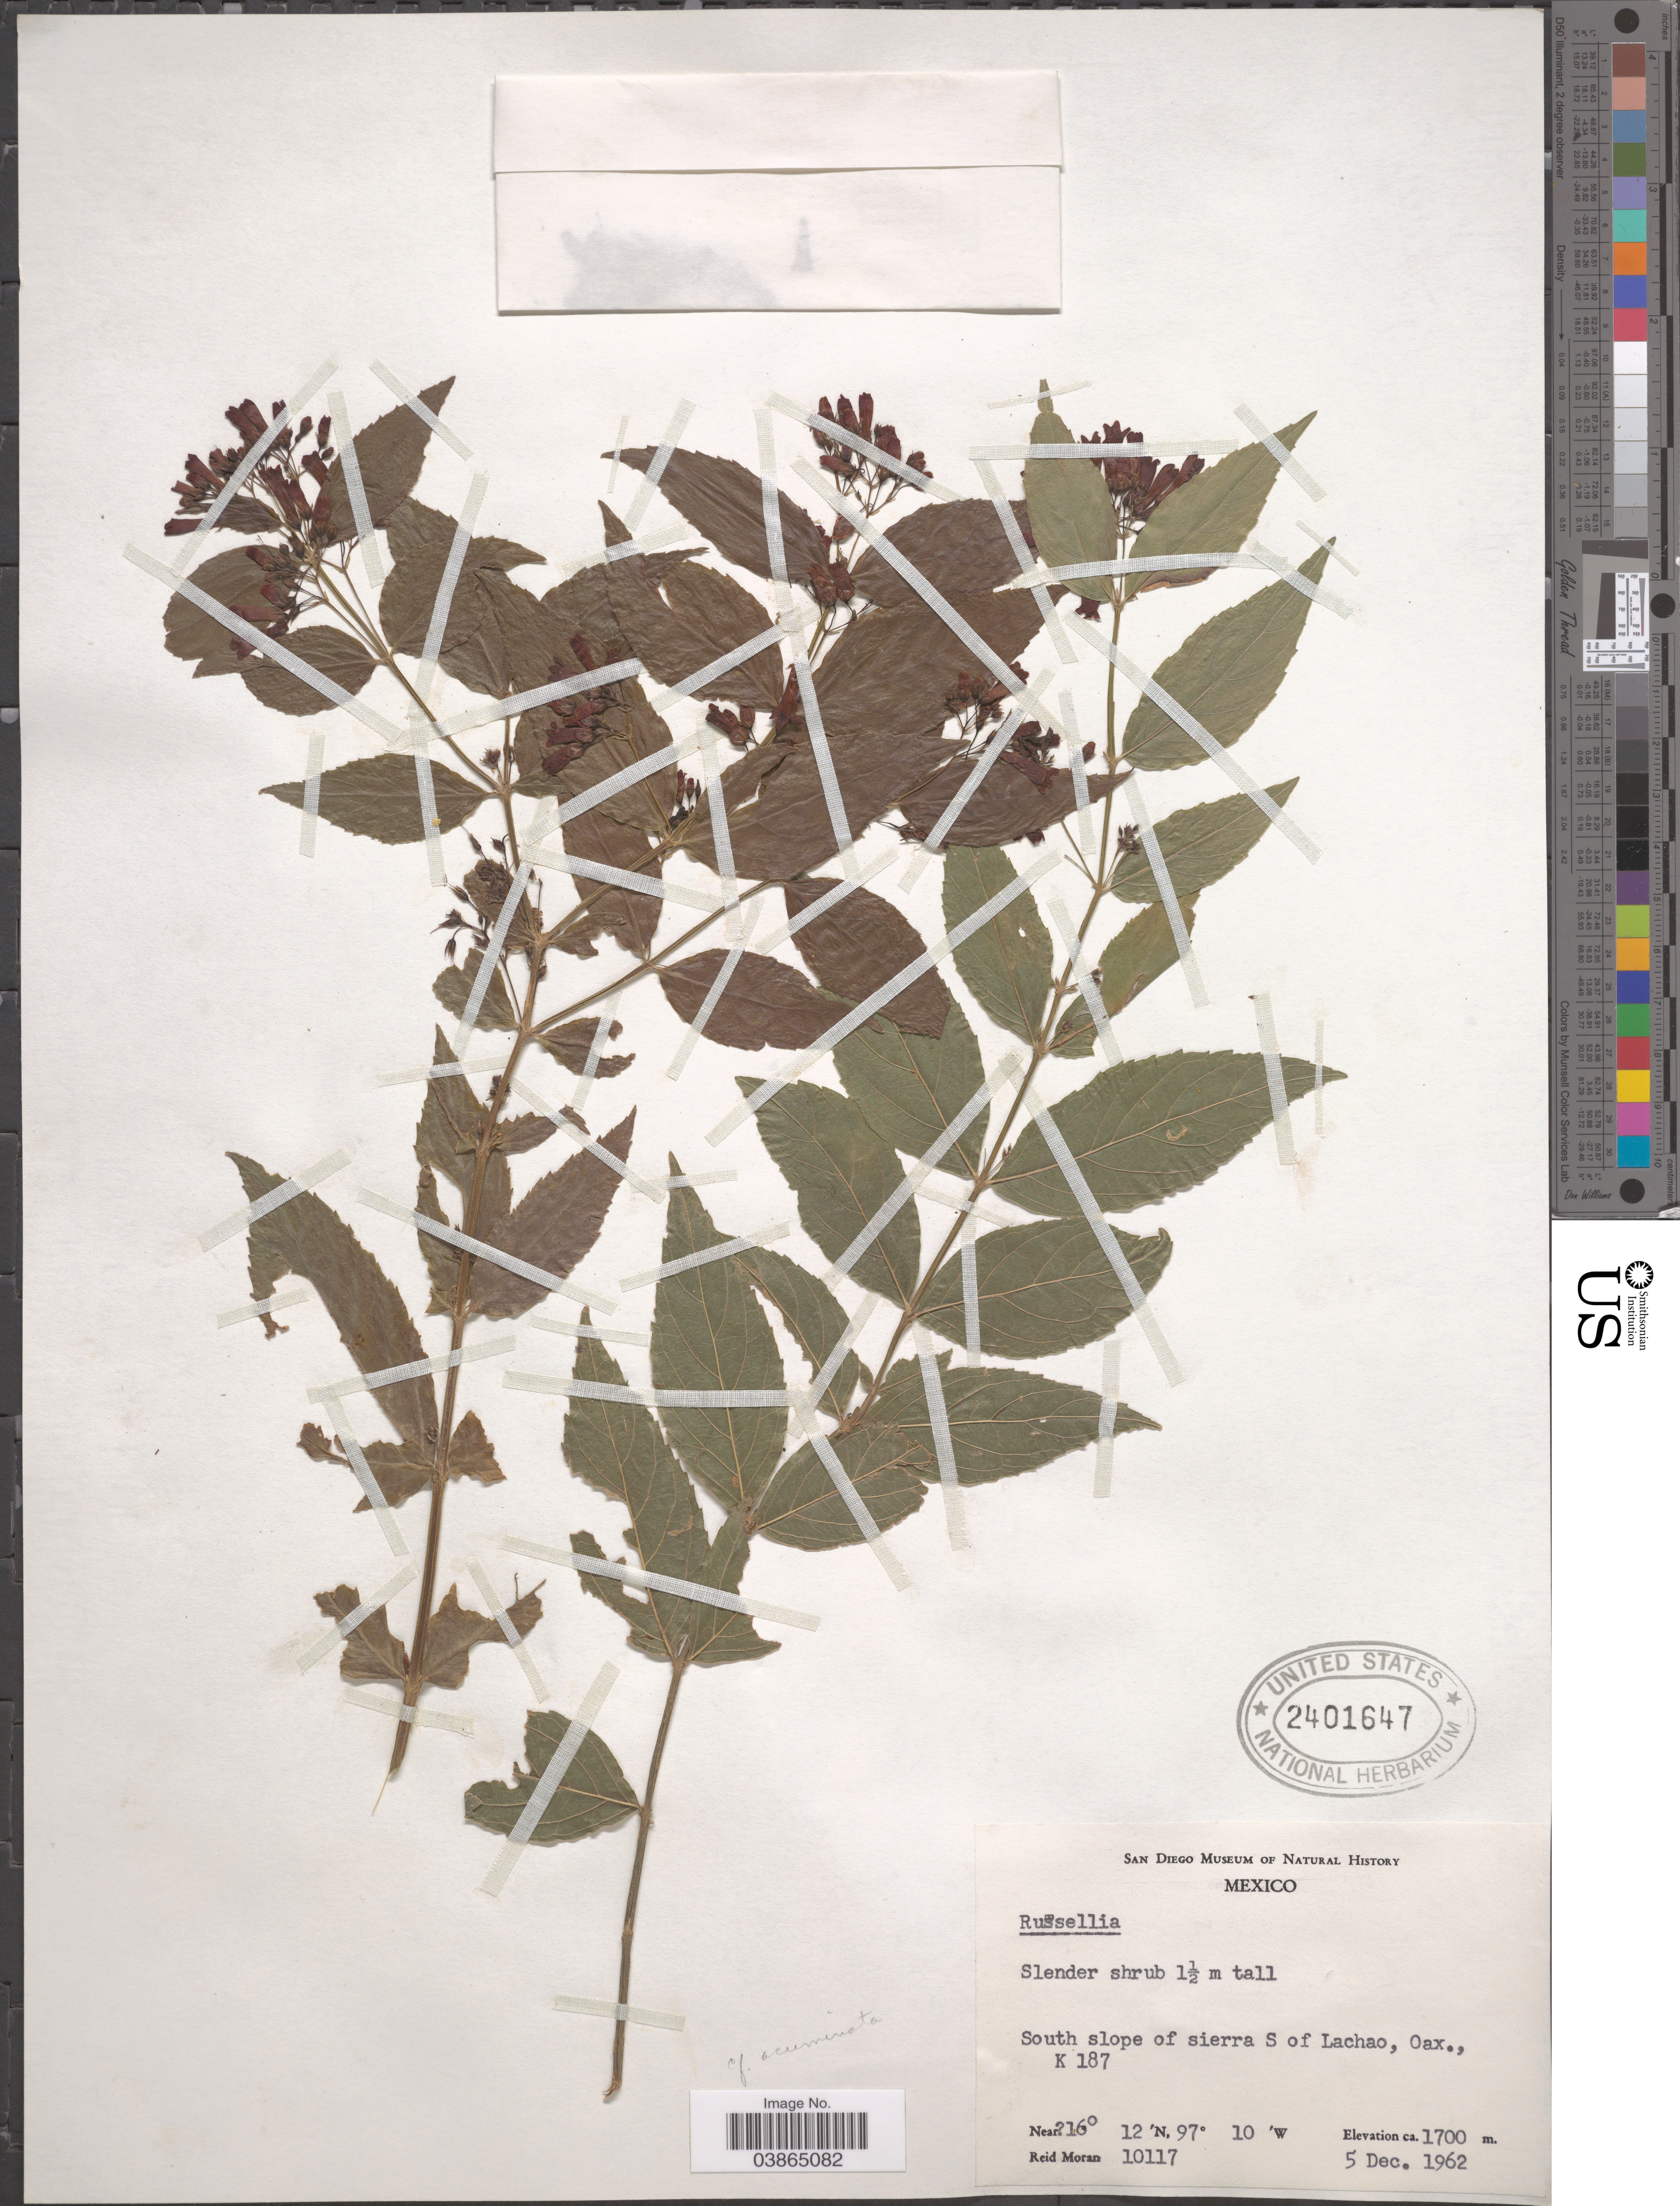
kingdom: Plantae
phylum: Tracheophyta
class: Magnoliopsida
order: Lamiales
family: Plantaginaceae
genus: Russelia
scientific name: Russelia sp.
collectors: R. Moran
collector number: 10117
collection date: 1962-12-05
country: Mexico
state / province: Oaxaca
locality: South slope of sierra S of Lachao, Oax., K 187.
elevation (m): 1700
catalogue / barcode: US 2401647